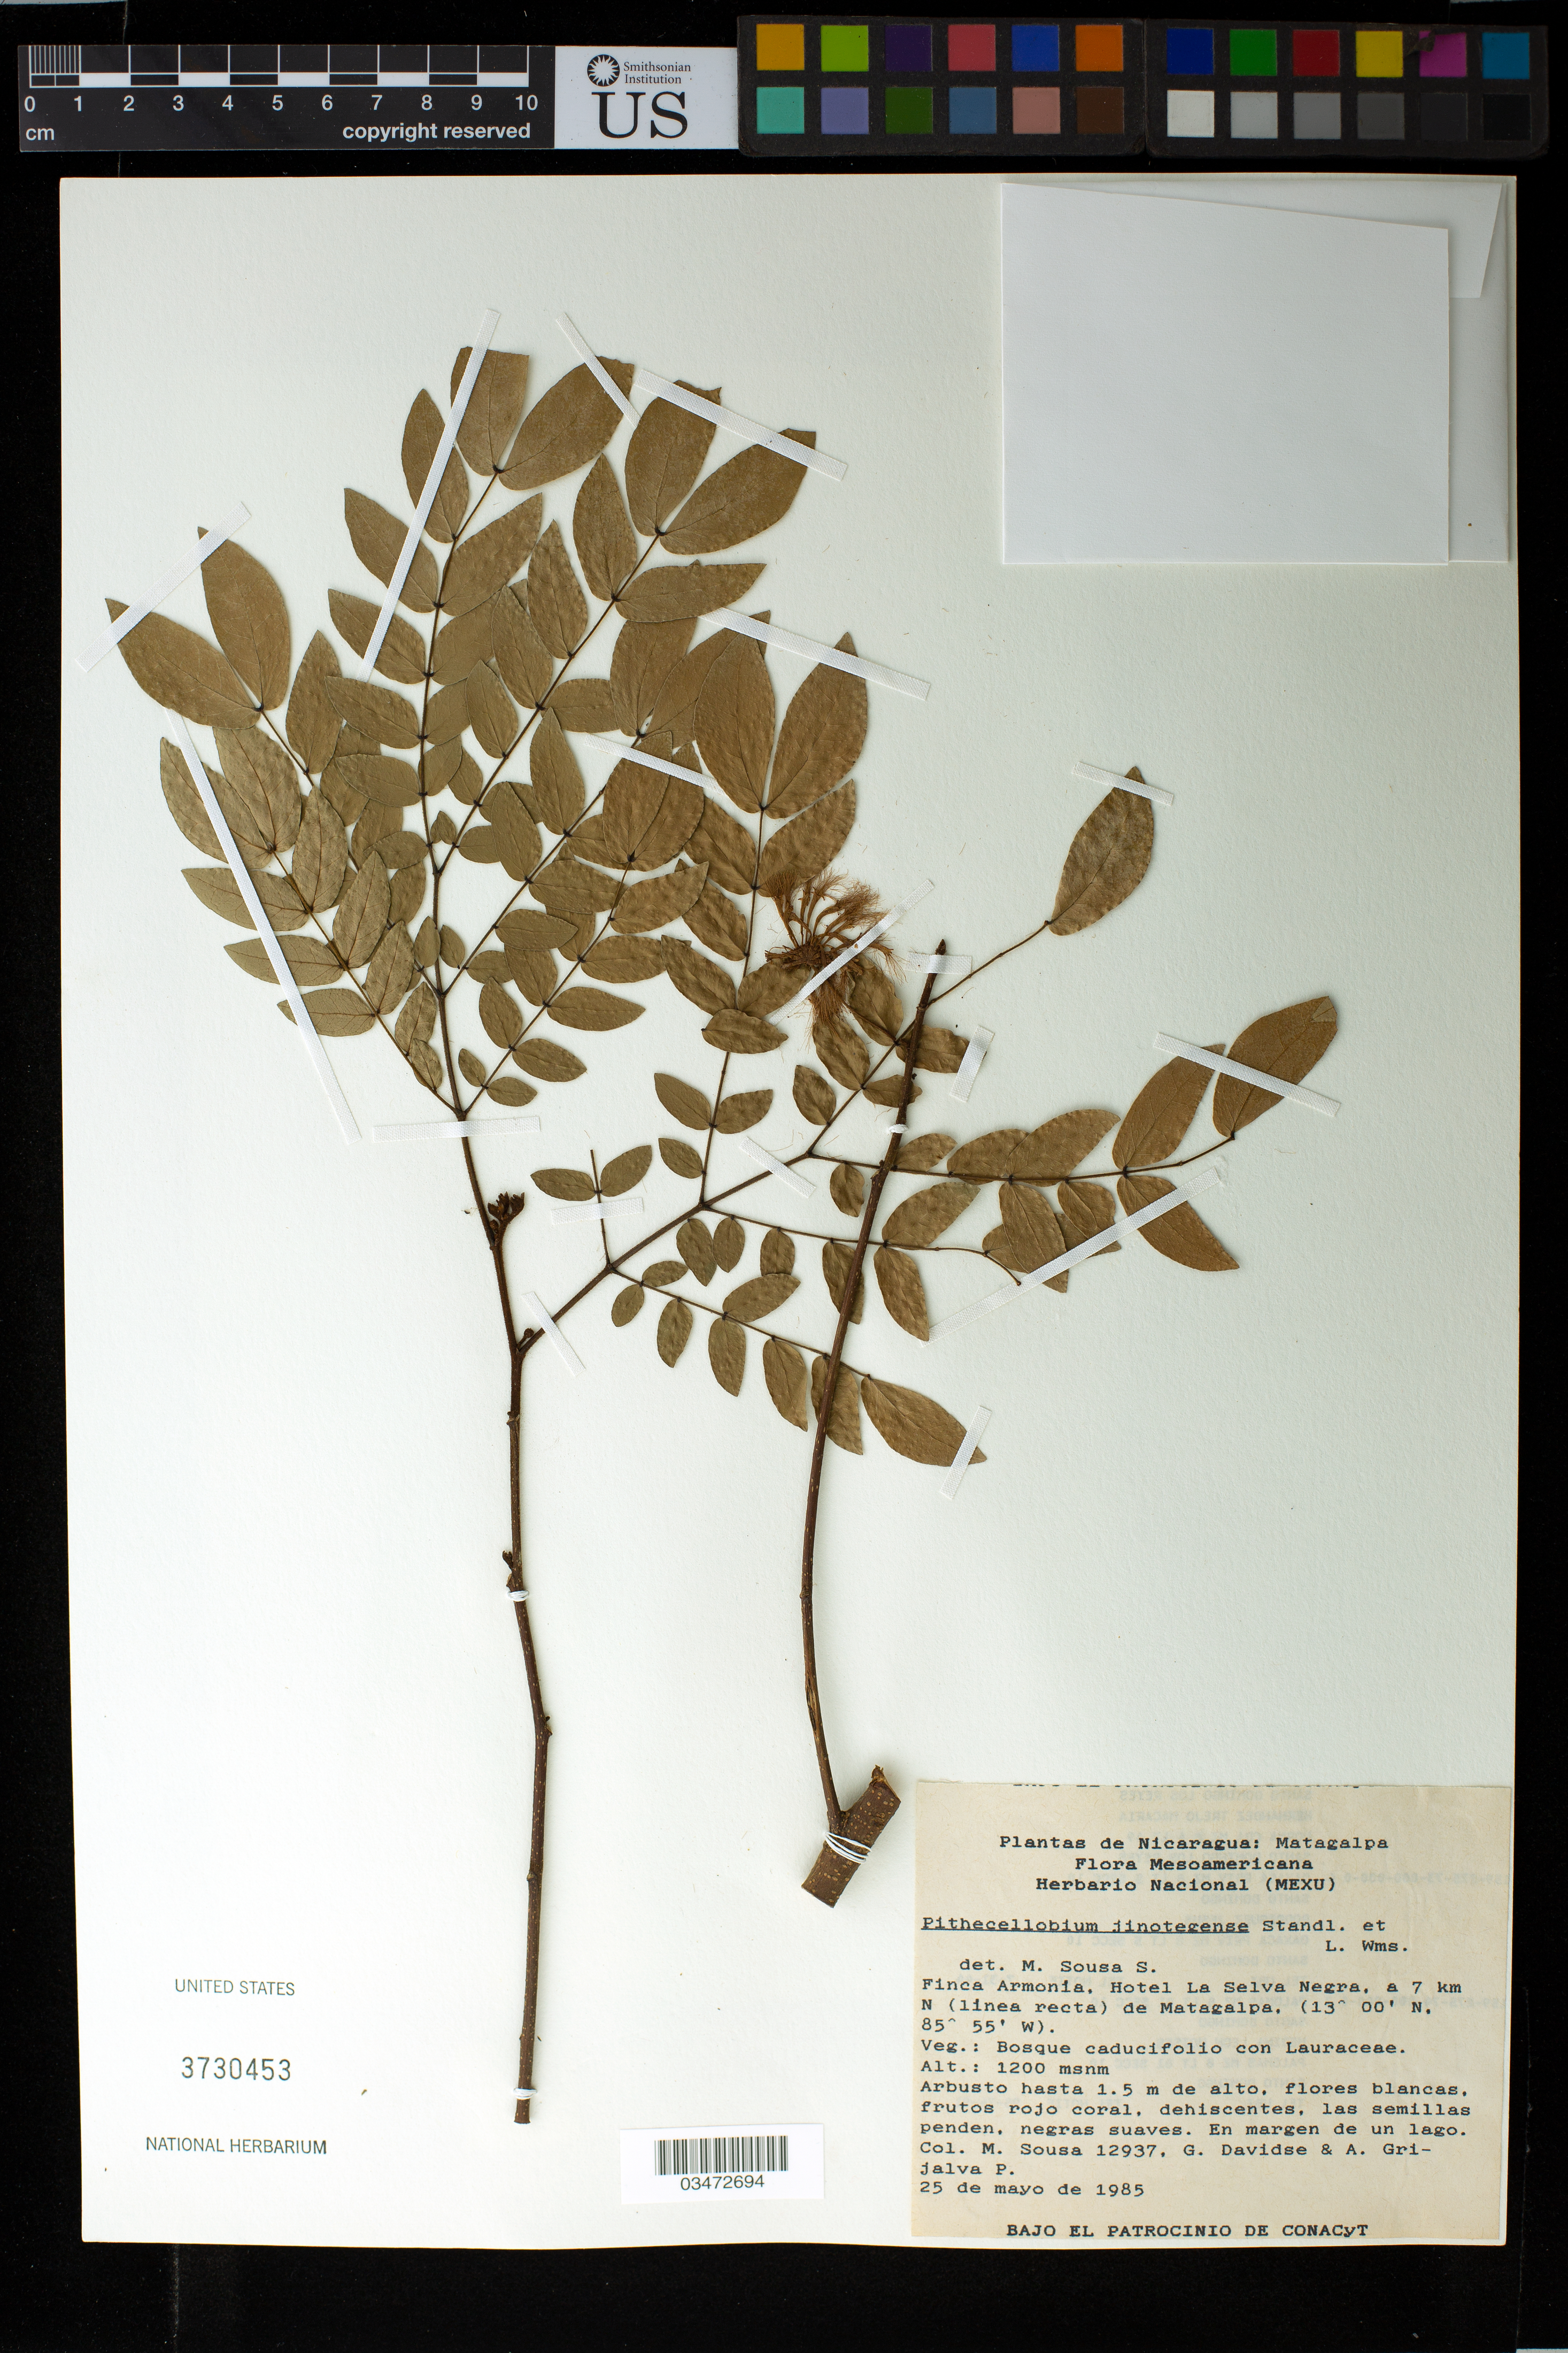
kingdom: Plantae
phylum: Tracheophyta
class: Magnoliopsida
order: Fabales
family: Fabaceae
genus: Cojoba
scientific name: Cojoba sophorocarpa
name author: (Benth.) Britton & Rose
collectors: M. Sousa S., G. Davidse & A. Grijalva P.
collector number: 12937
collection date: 1985-05-25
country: Nicaragua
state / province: Matagalpa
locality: Finca Armonia, Hotel La Selva Negra, a 7 km N (linea recta) de Matagalpa.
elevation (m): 1200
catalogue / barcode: US 3730453